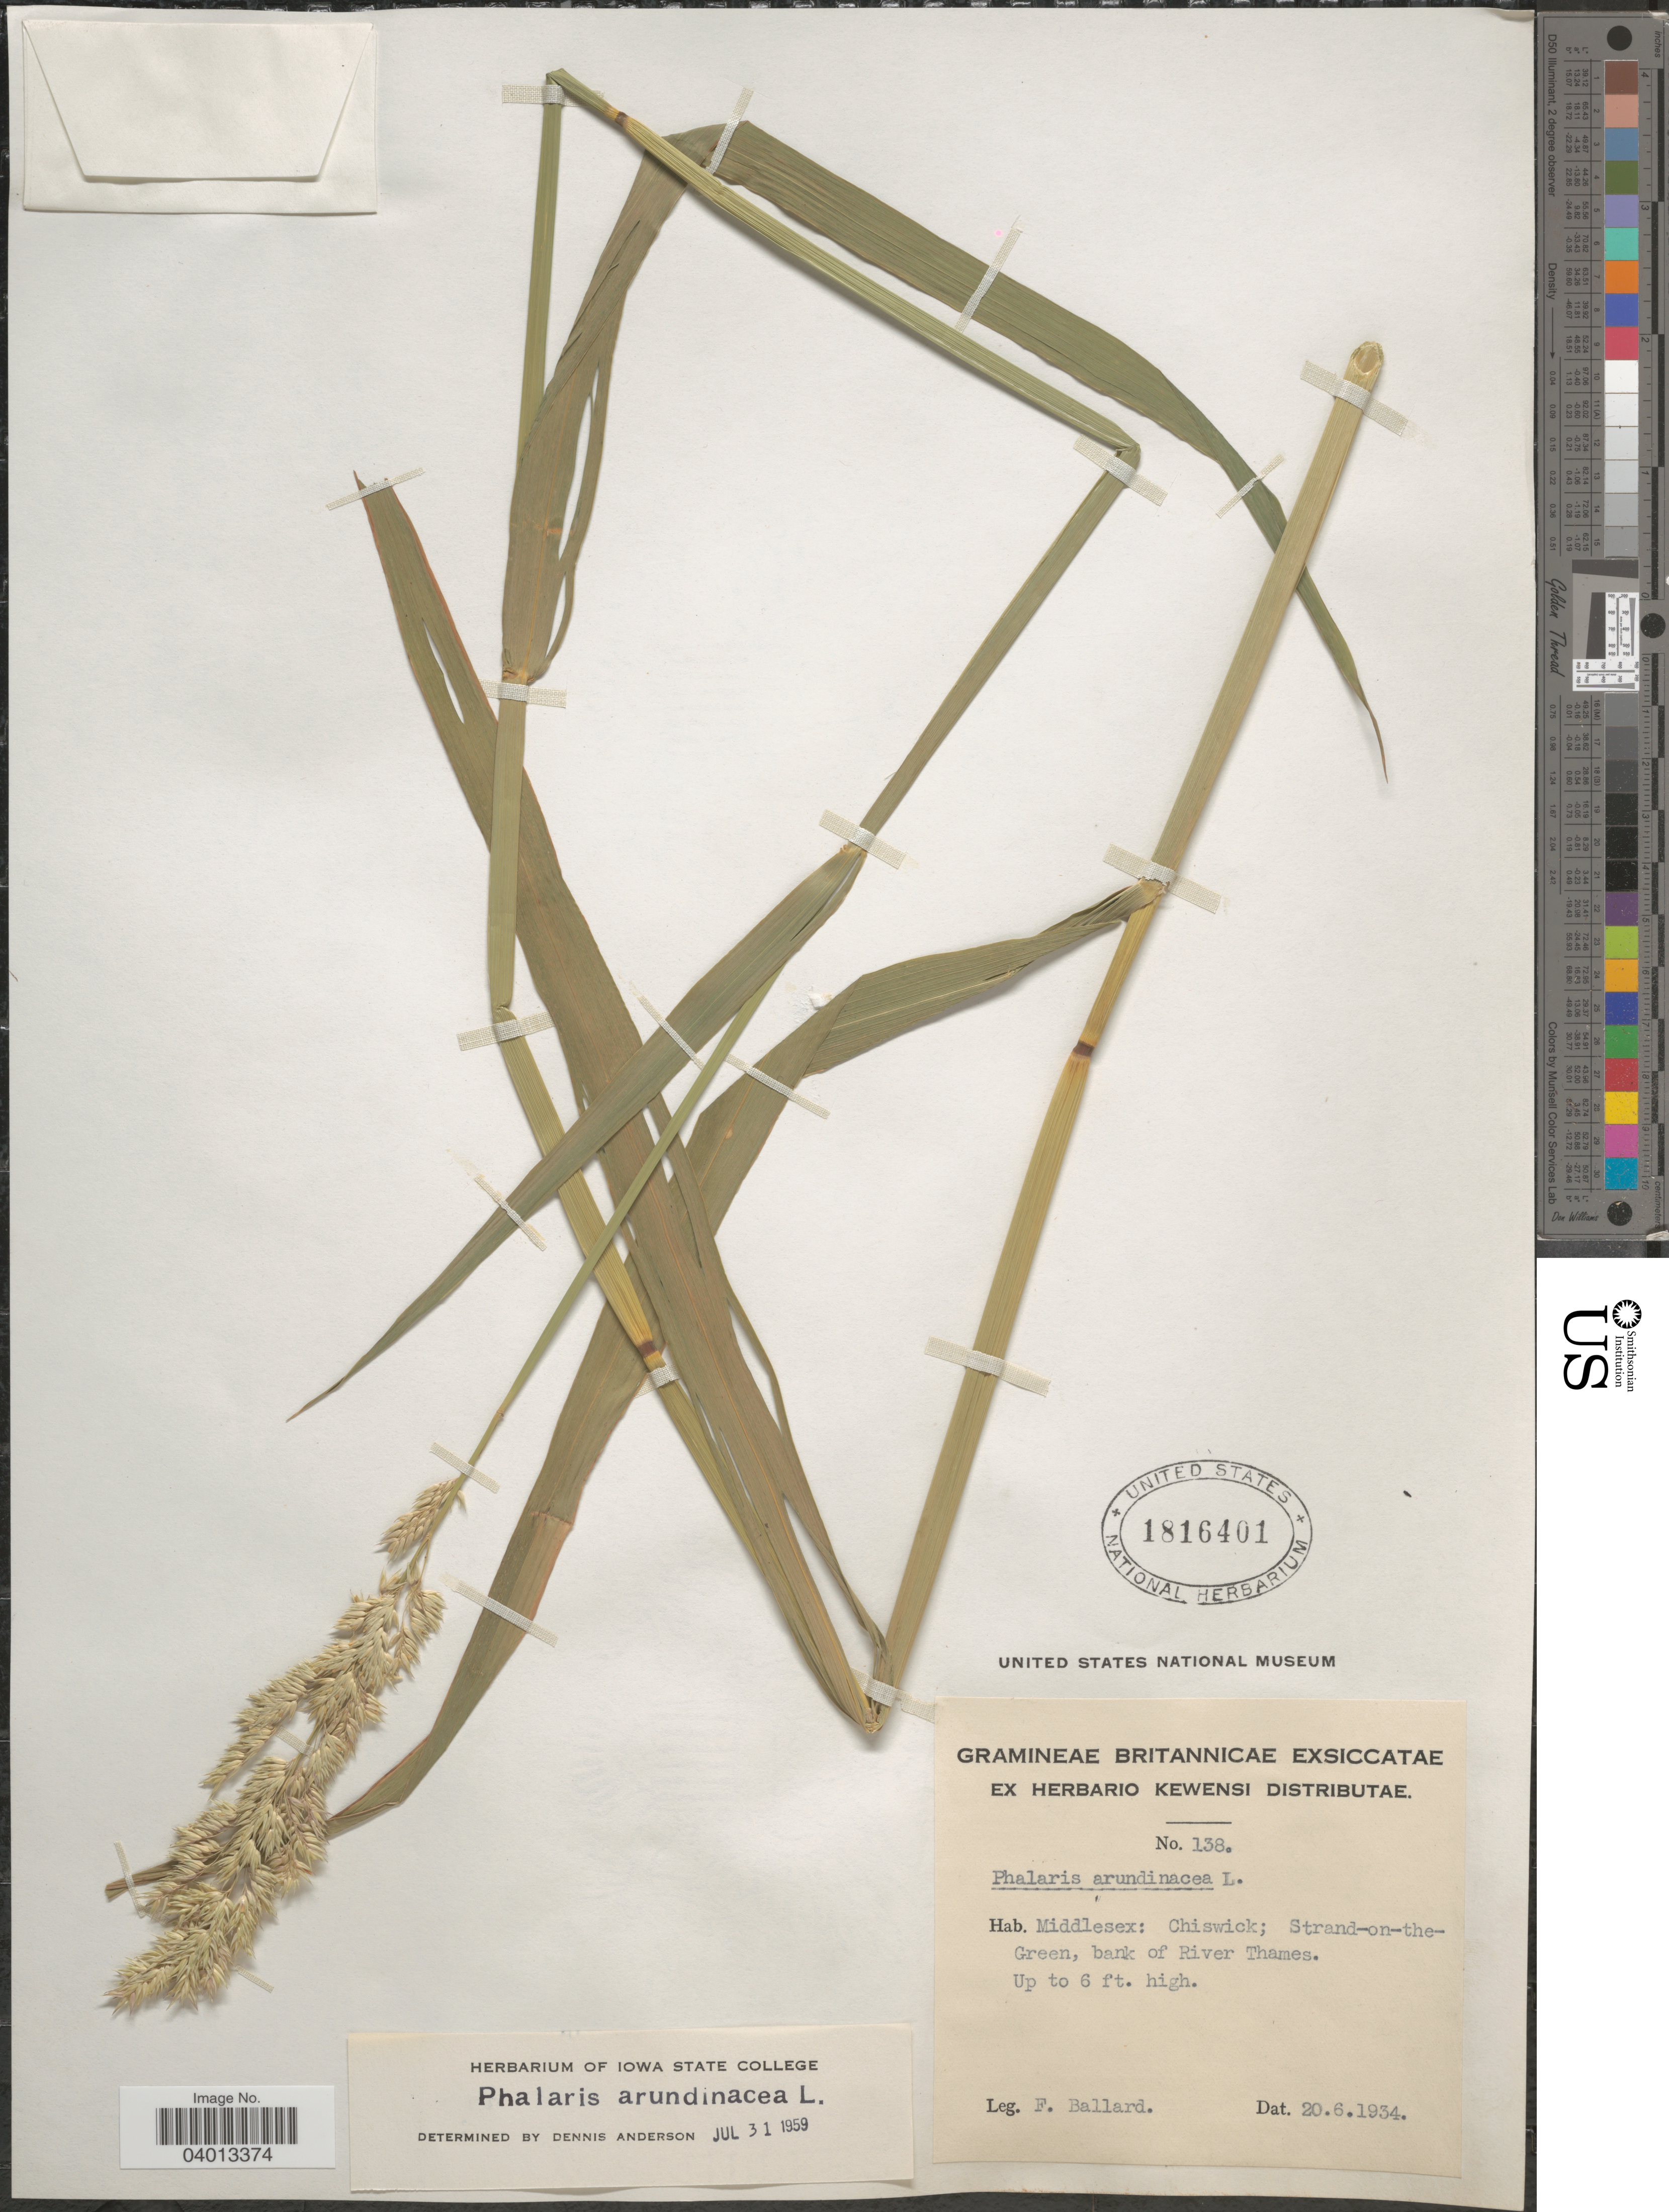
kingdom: Plantae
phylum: Tracheophyta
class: Liliopsida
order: Poales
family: Poaceae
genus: Phalaris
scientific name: Phalaris arundinacea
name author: L.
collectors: F. Ballard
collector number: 138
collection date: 1934-06-20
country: United Kingdom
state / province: England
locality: Middlesex: Chiswick; Strand-on-the-Green, bank of River Thames.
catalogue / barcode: US 1816401